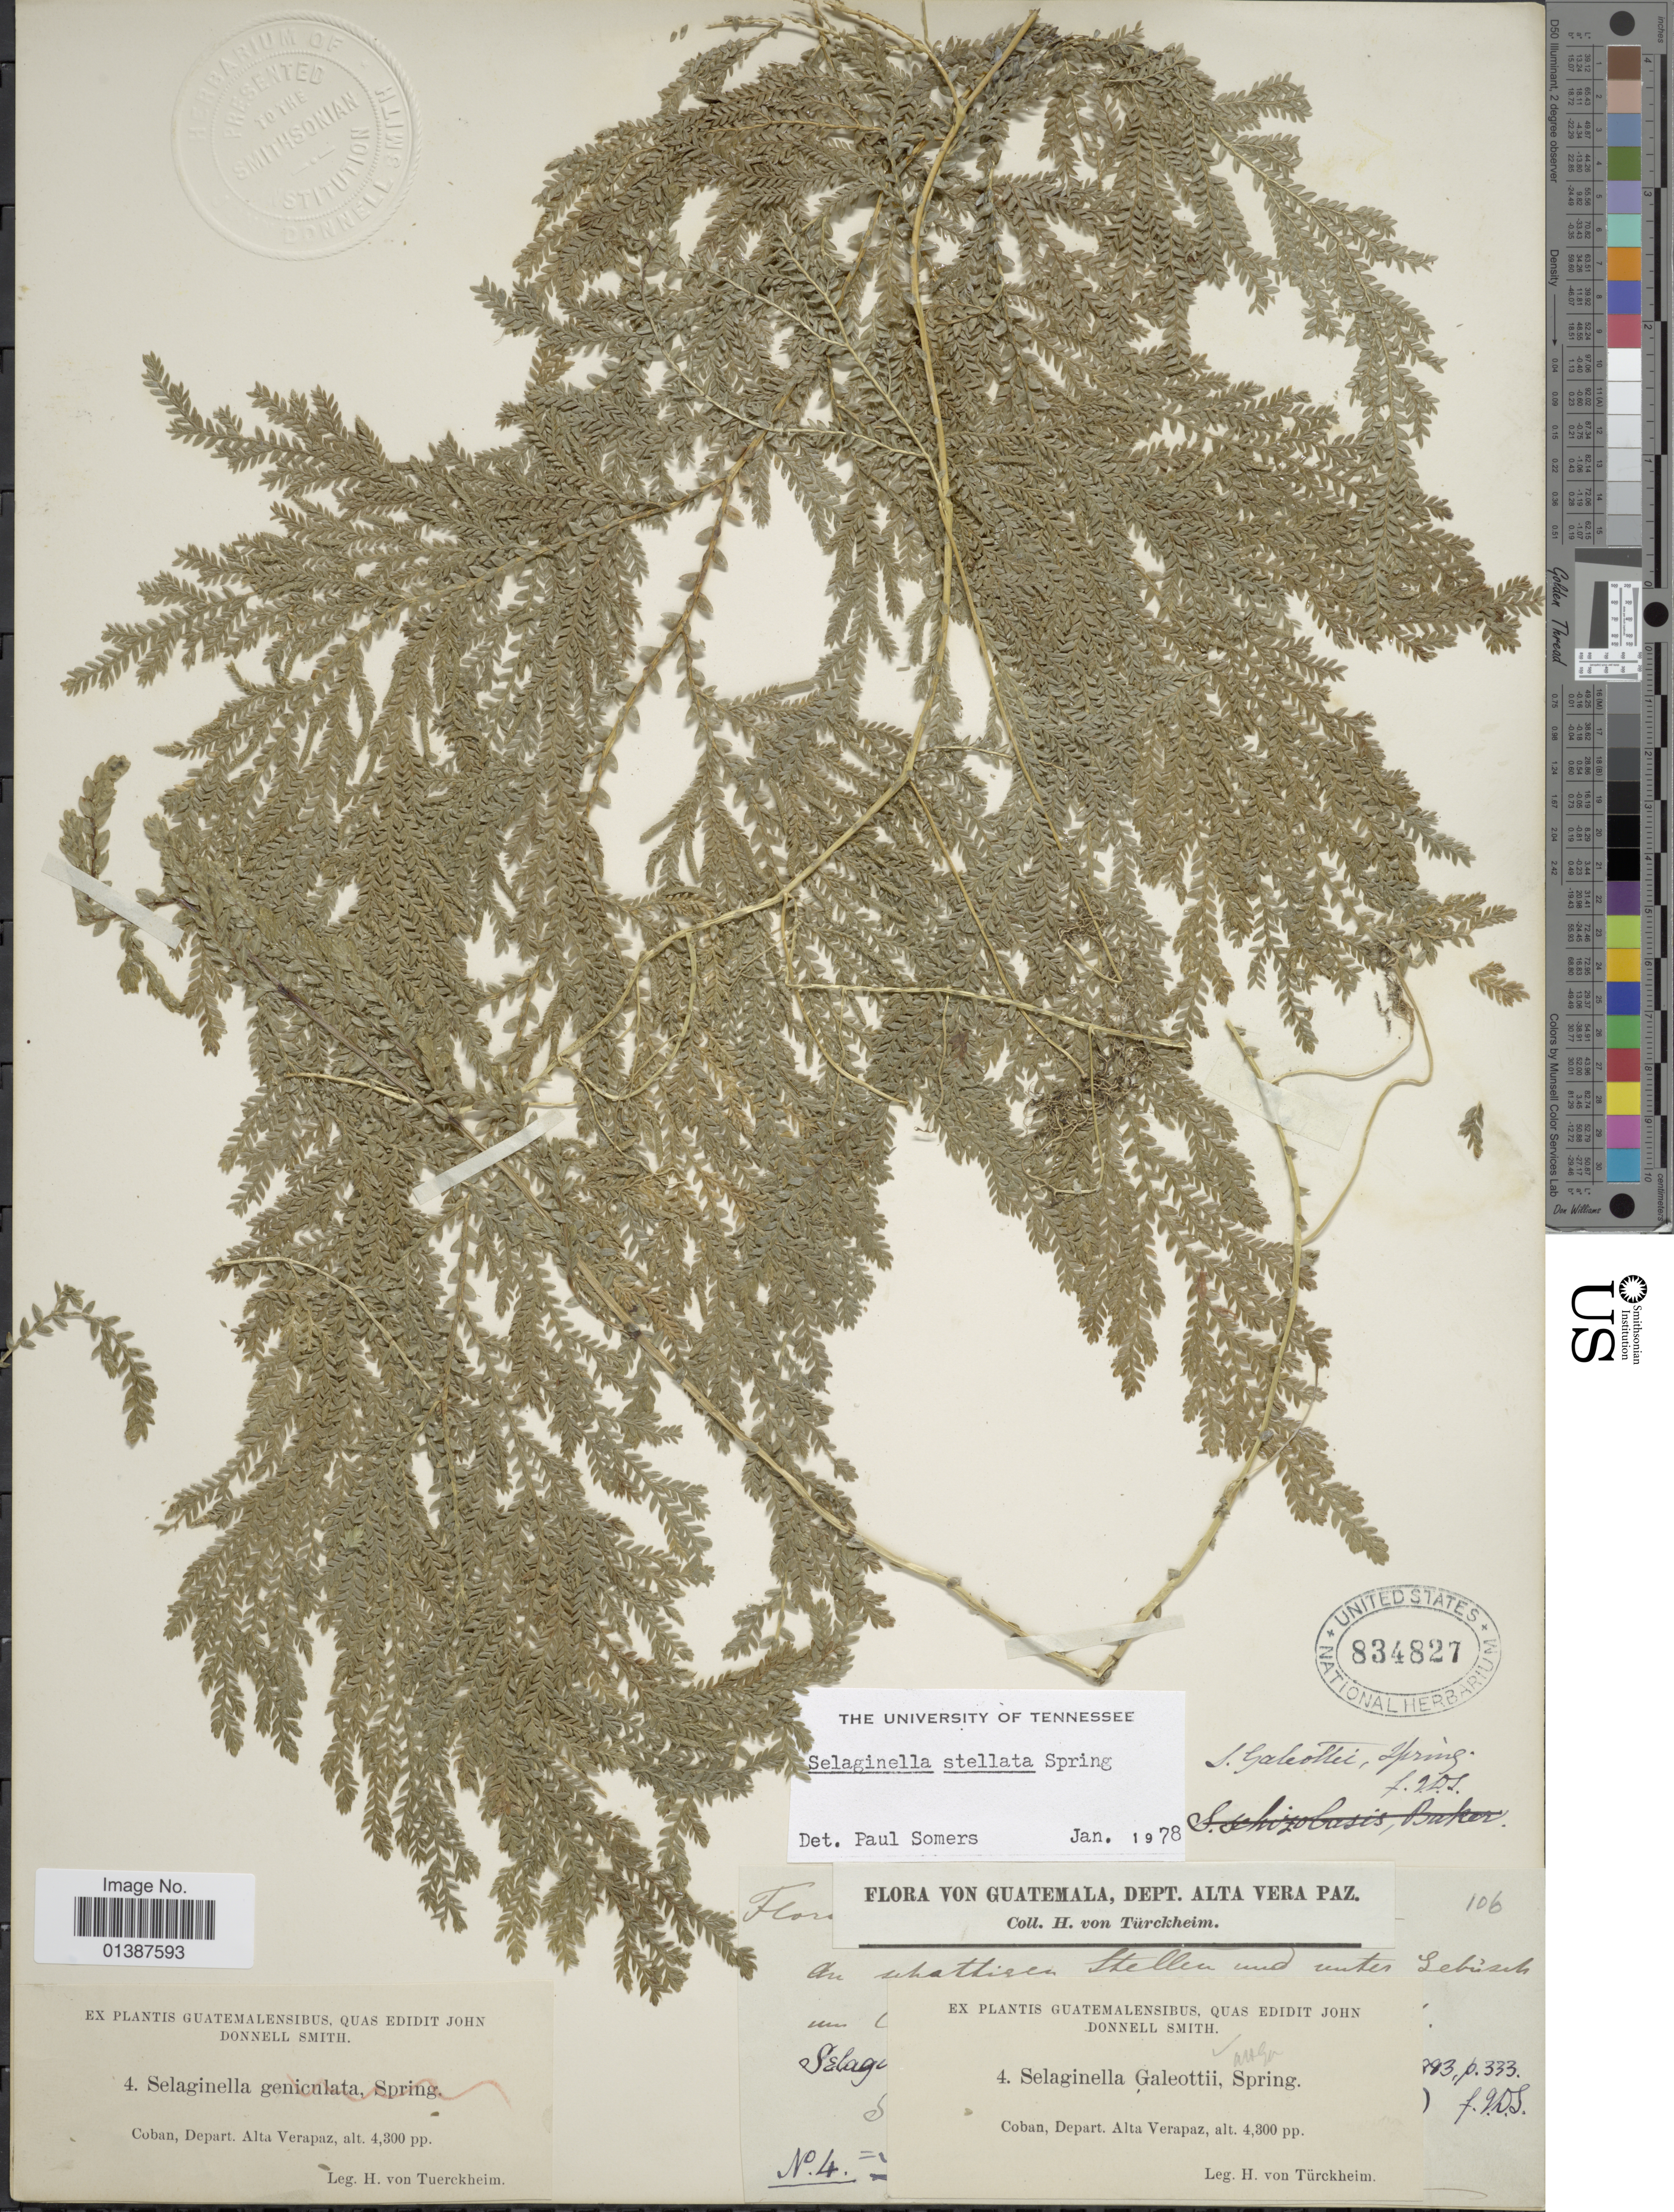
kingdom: Plantae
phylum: Tracheophyta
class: Lycopodiopsida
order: Selaginellales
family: Selaginellaceae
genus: Selaginella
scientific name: Selaginella galeottii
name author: Spring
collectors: H. von Türckheim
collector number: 4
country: Guatemala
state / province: Alta Verapaz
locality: Coban, Depart. Alta Verapaz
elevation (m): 1311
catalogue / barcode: US 834827